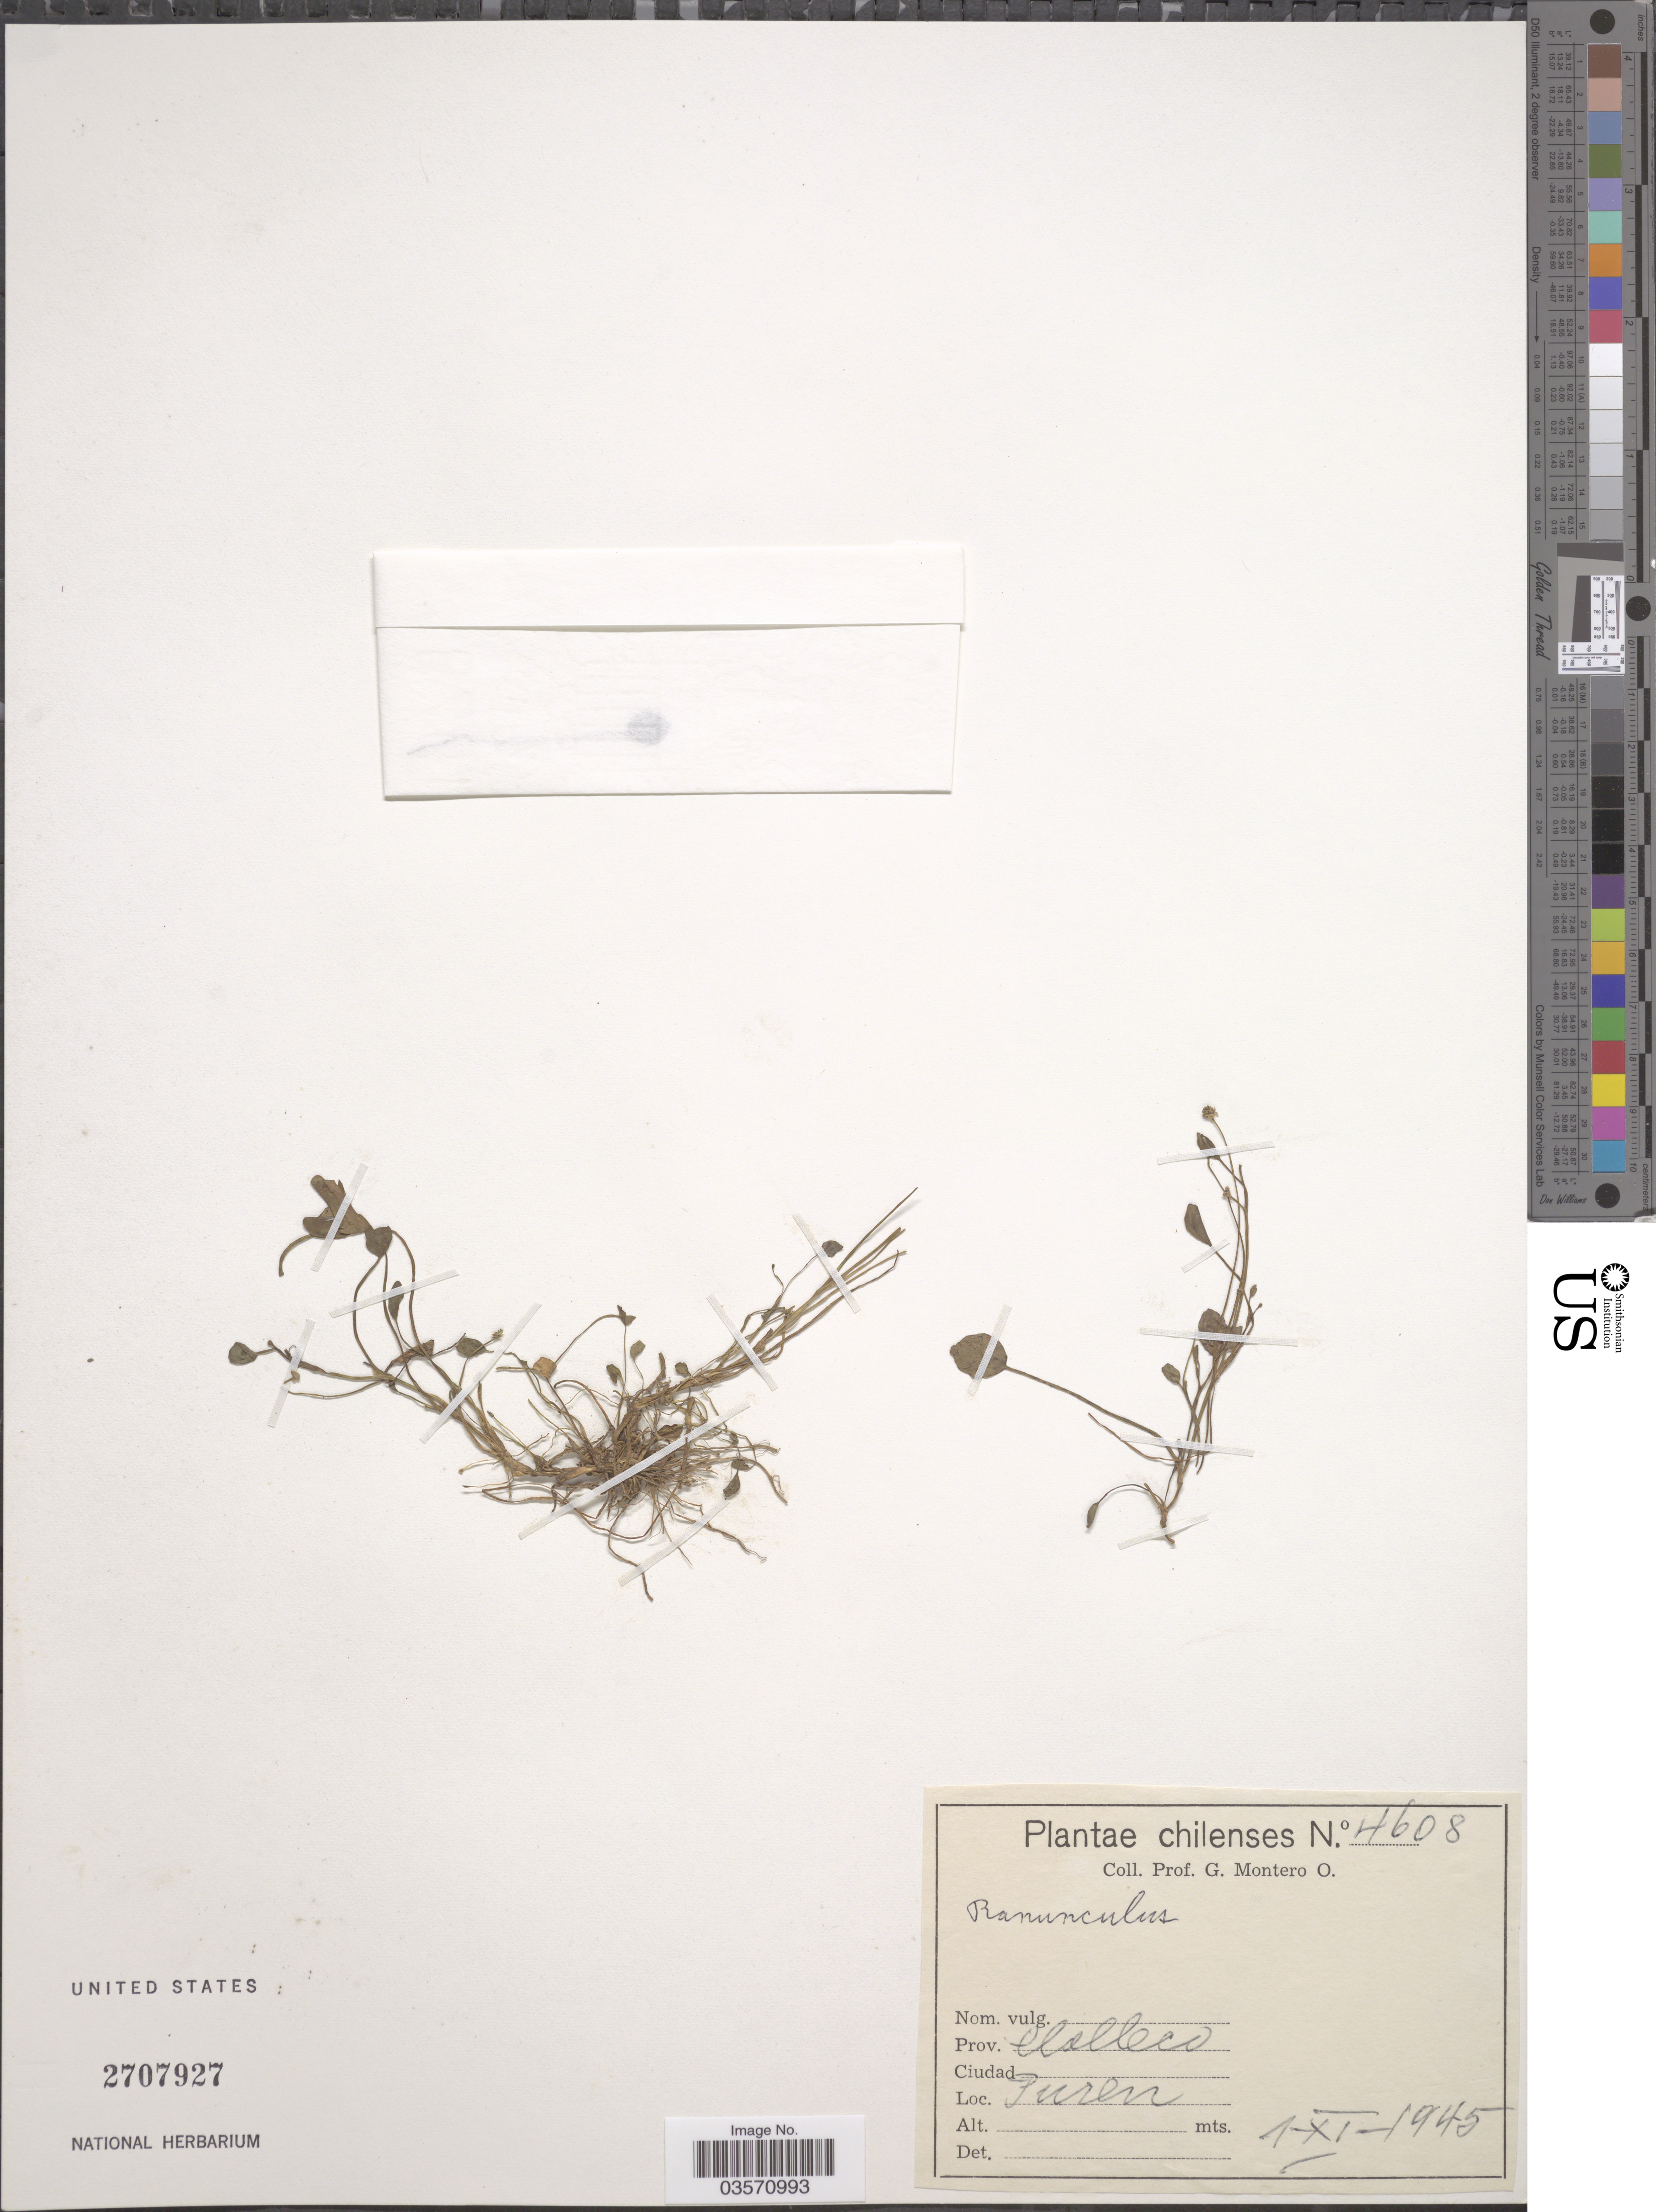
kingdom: Plantae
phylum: Tracheophyta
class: Magnoliopsida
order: Ranunculales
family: Ranunculaceae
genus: Ranunculus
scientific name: Ranunculus sp.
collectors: G. Montero O.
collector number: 4608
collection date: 1945-11-01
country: Chile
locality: Prov. Clalleco, Puren.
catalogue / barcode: US 2707927